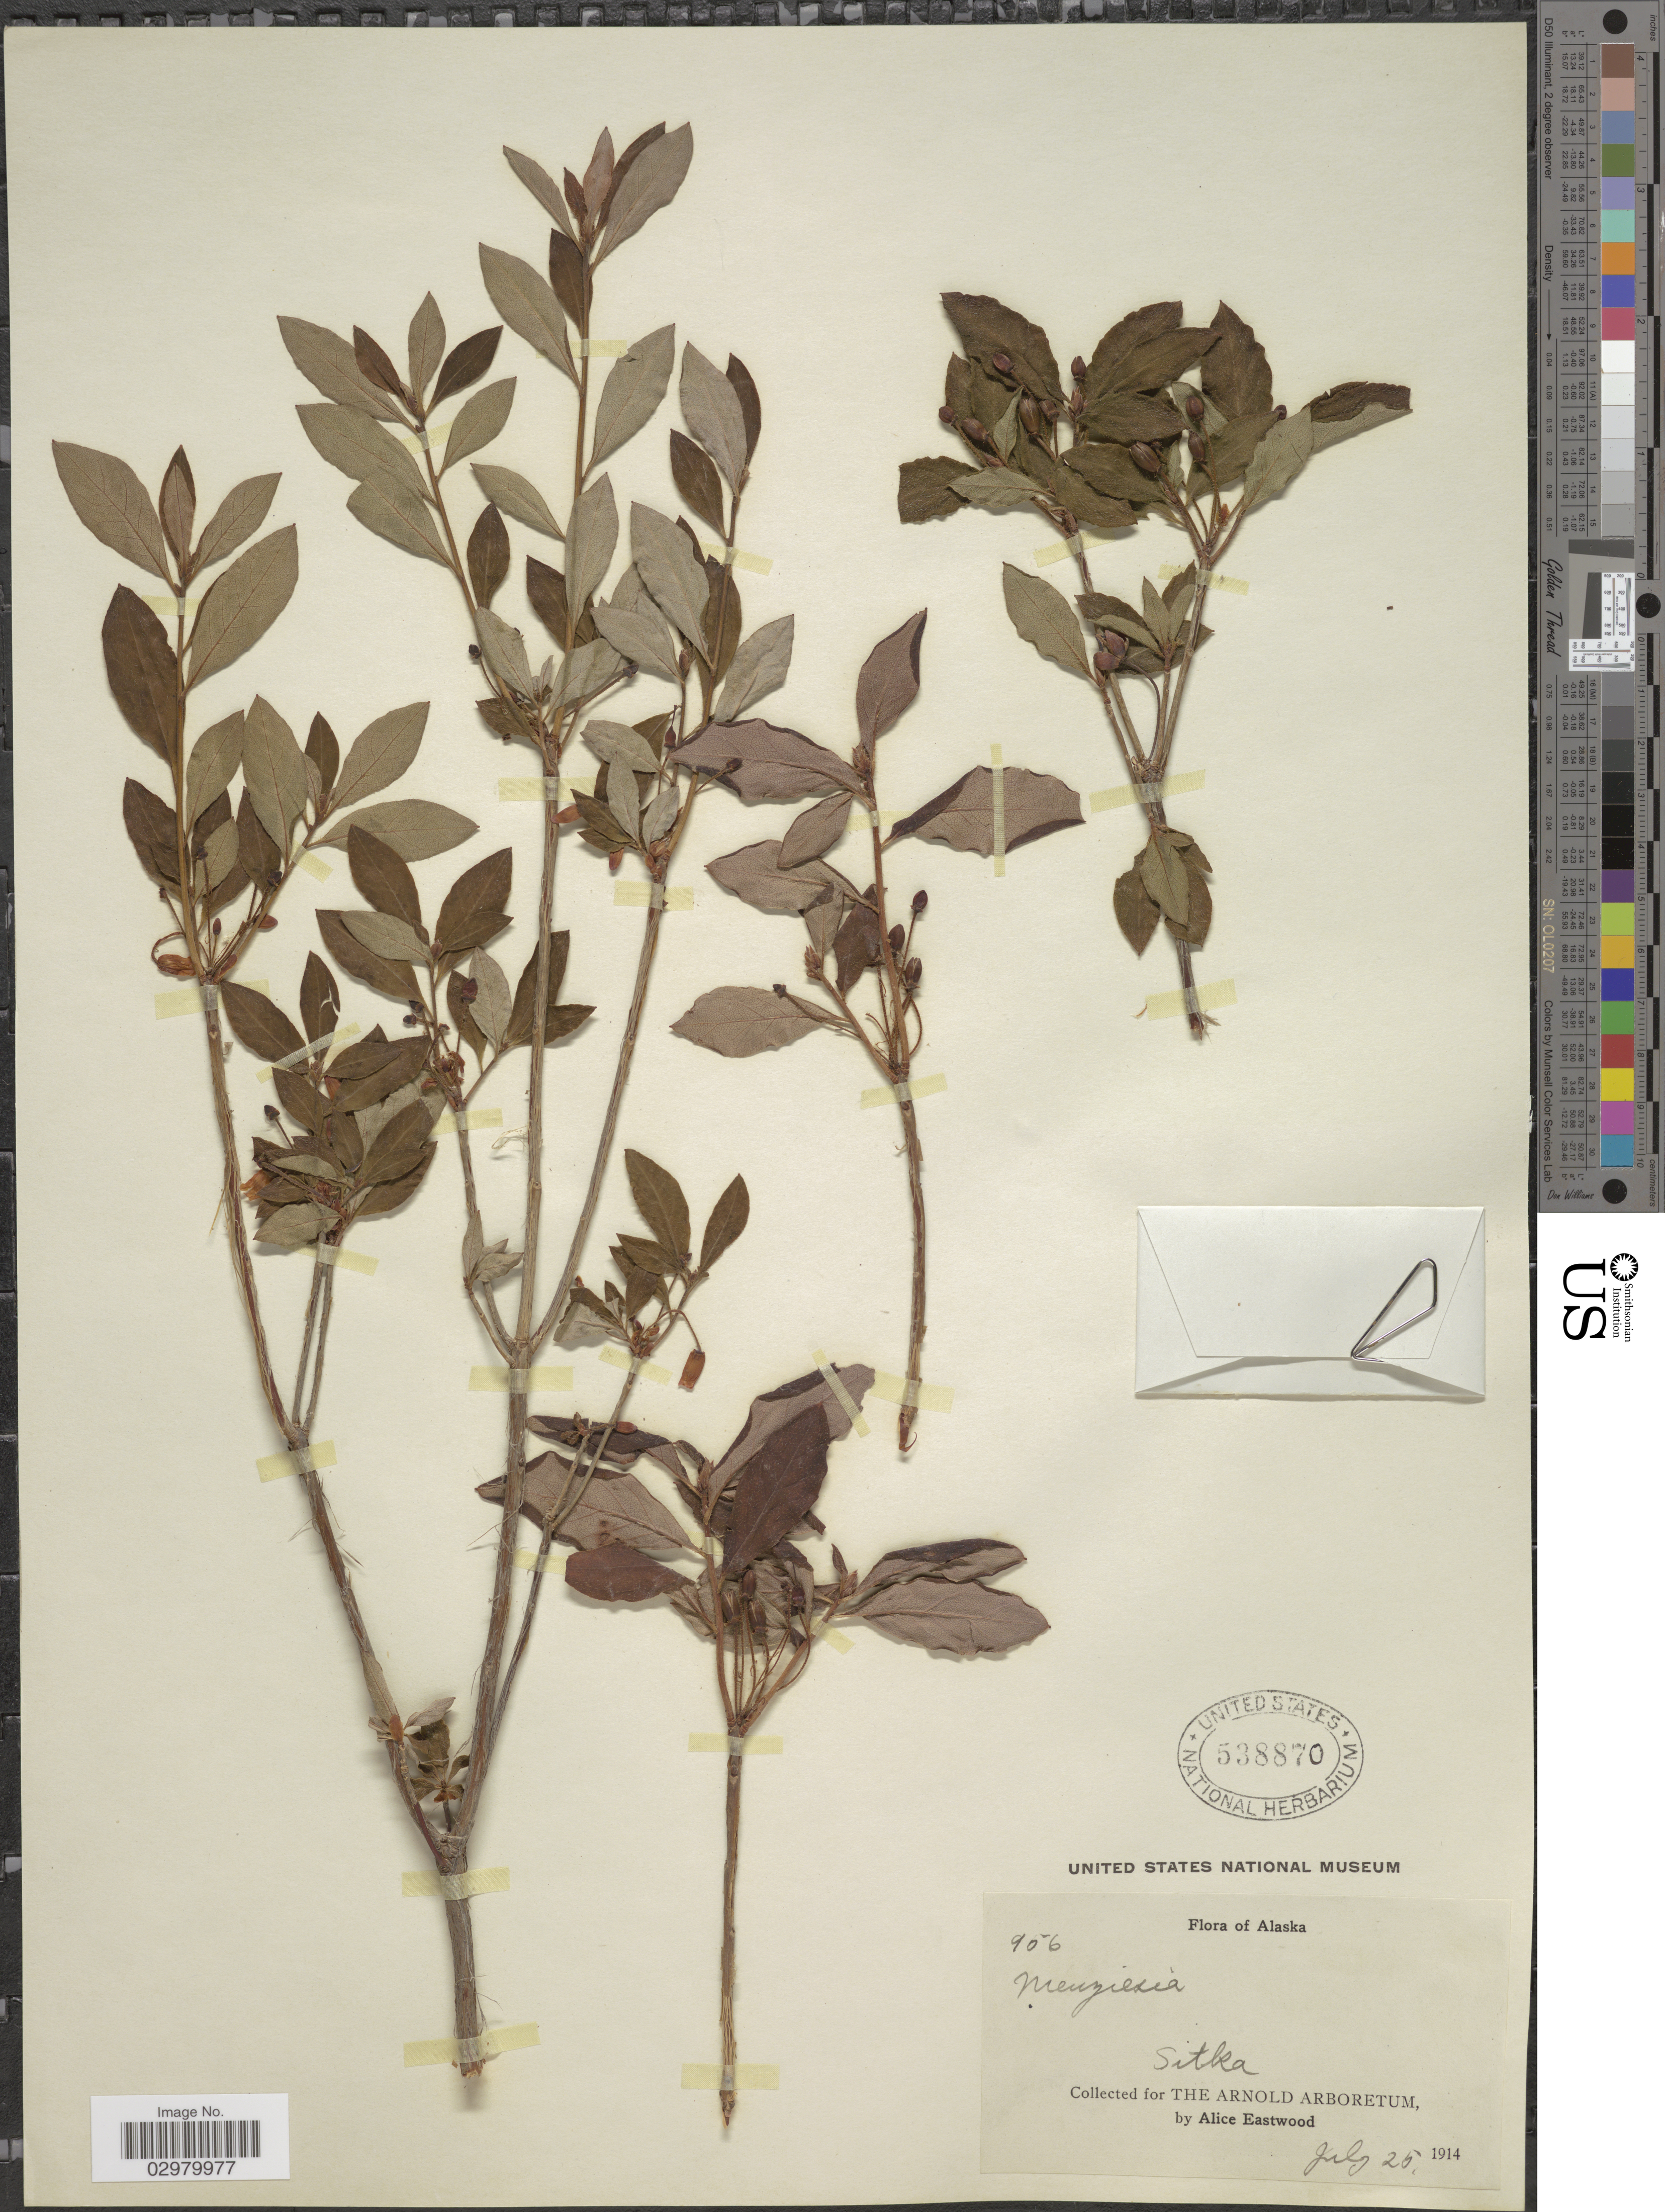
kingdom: Plantae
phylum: Tracheophyta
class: Magnoliopsida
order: Ericales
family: Ericaceae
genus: Menziesia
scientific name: Menziesia ferruginea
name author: Sm.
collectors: A. Eastwood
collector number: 956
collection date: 1914-07-25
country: United States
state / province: Alaska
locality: Sitka.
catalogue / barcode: US 538870